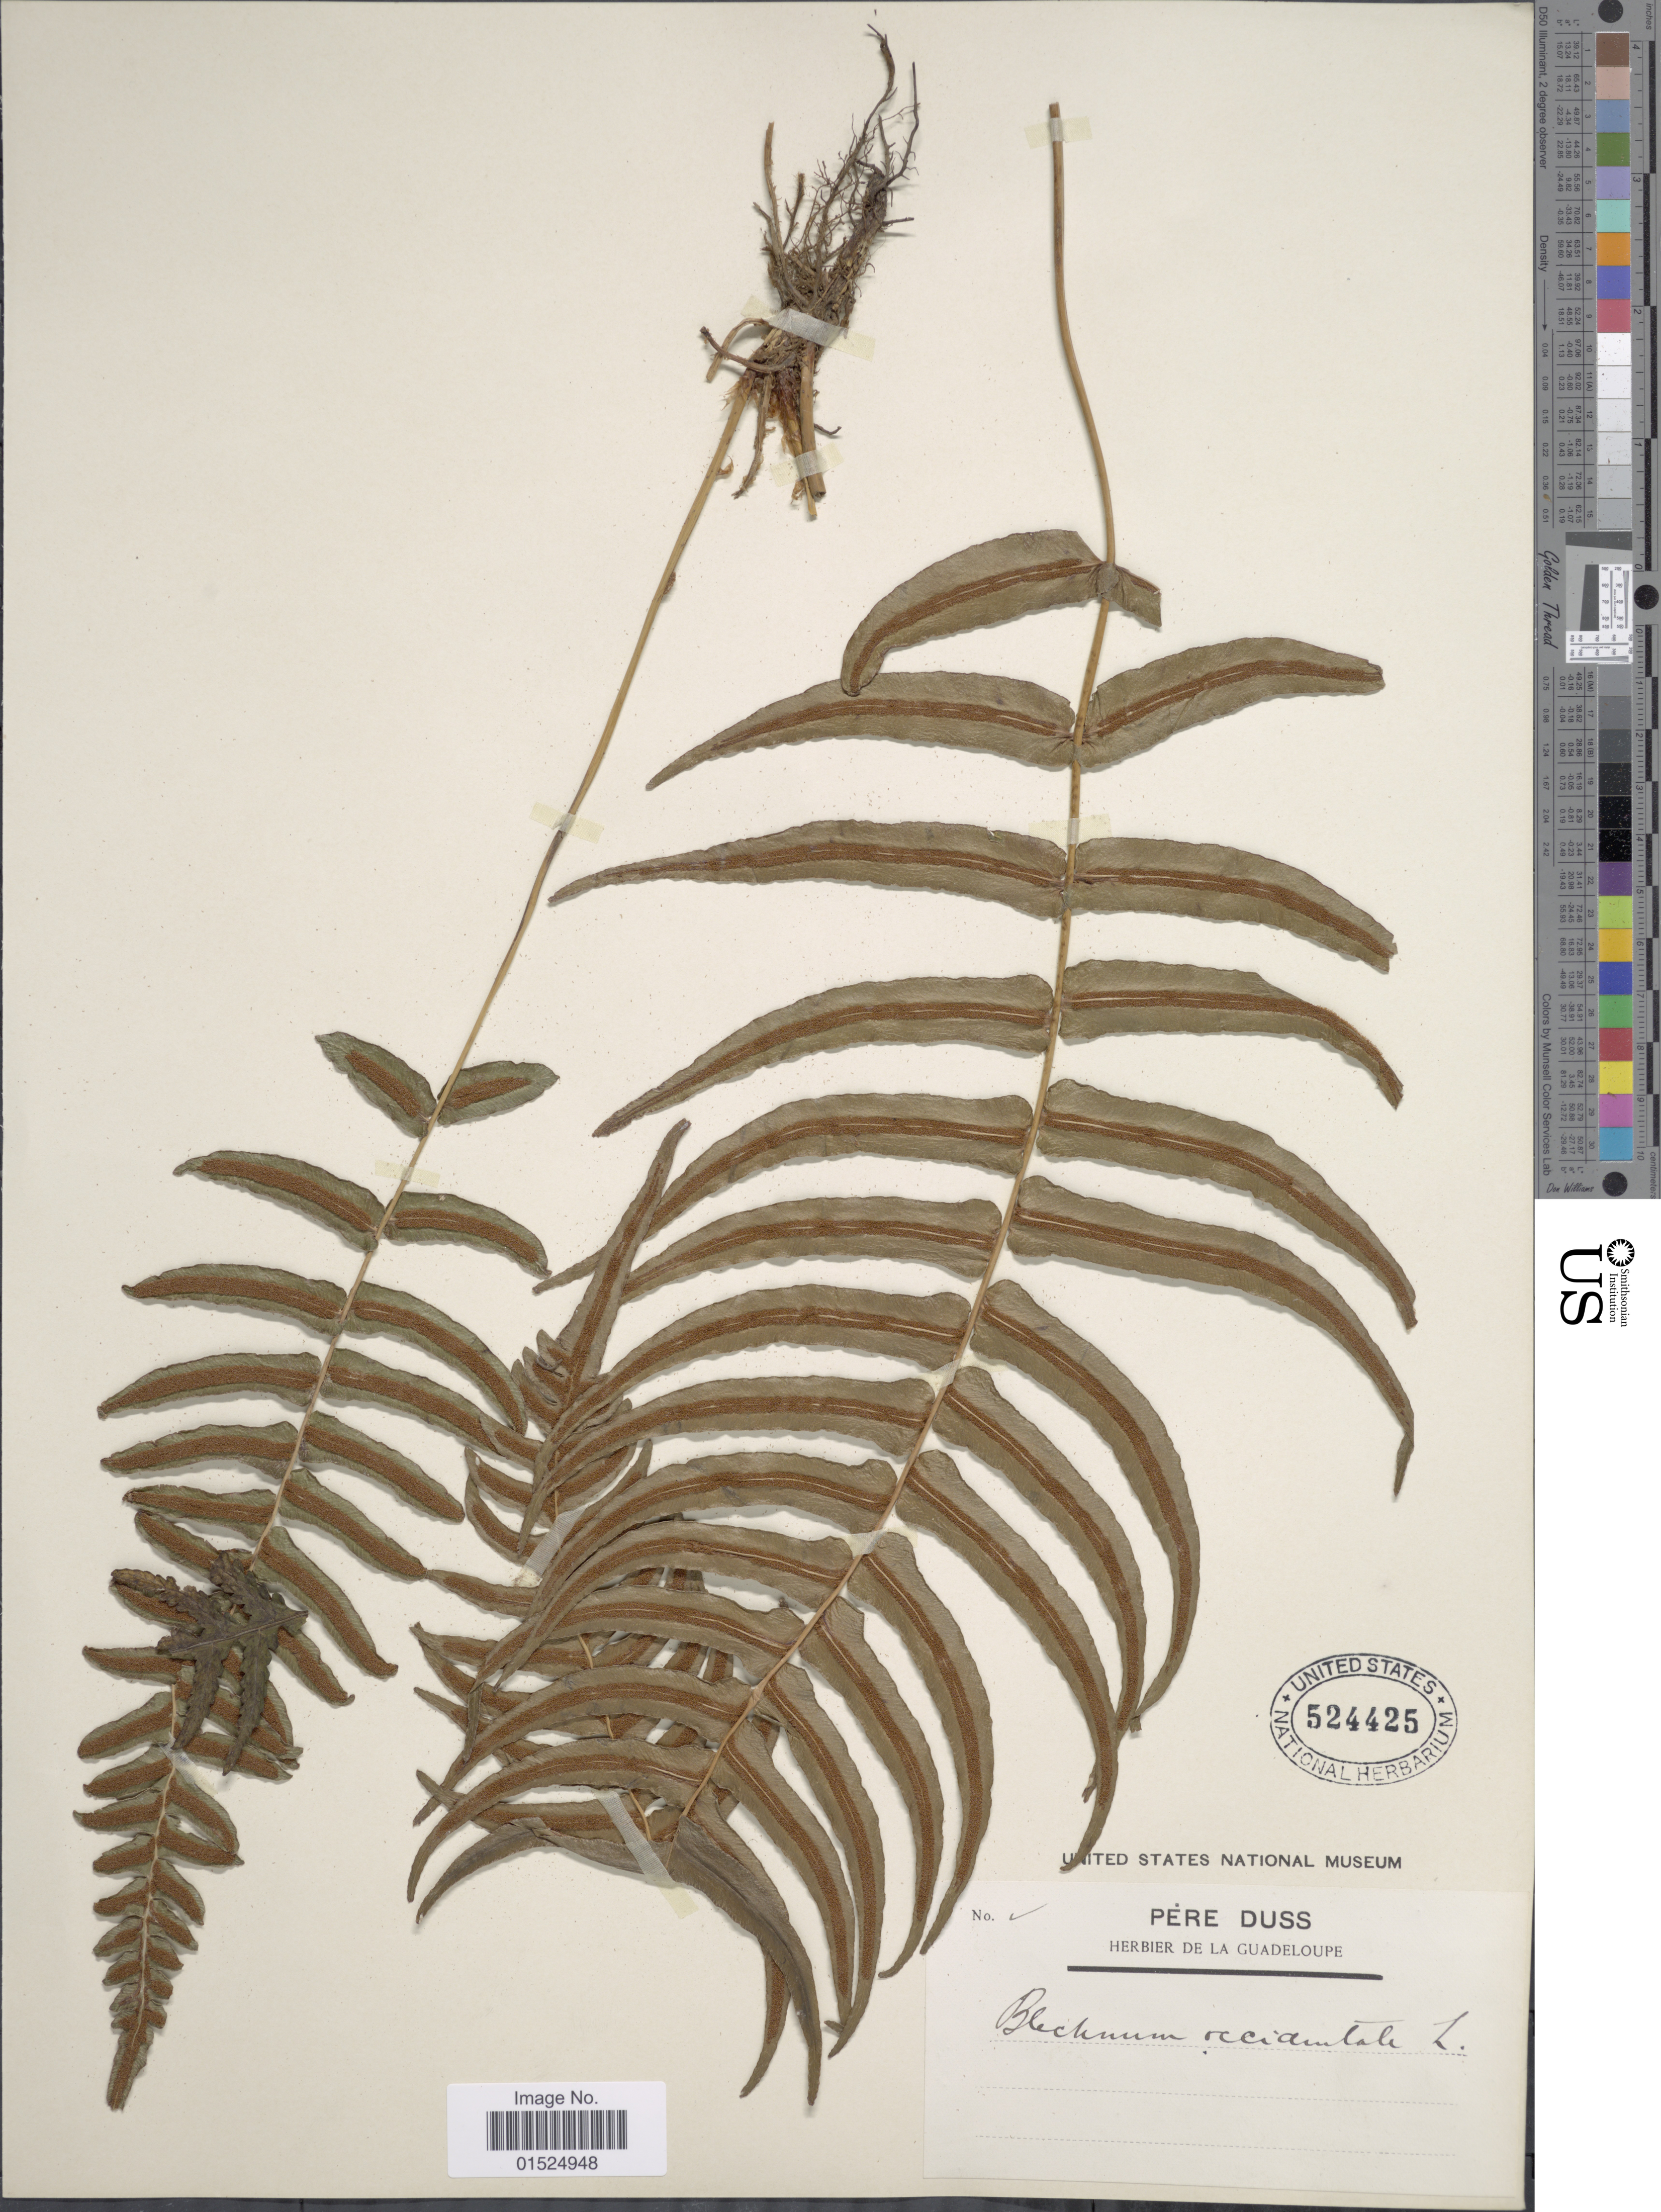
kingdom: Plantae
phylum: Tracheophyta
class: Polypodiopsida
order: Polypodiales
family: Blechnaceae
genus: Blechnum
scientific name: Blechnum occidentale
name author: L.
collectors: Père Duss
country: Guadeloupe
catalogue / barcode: US 524425